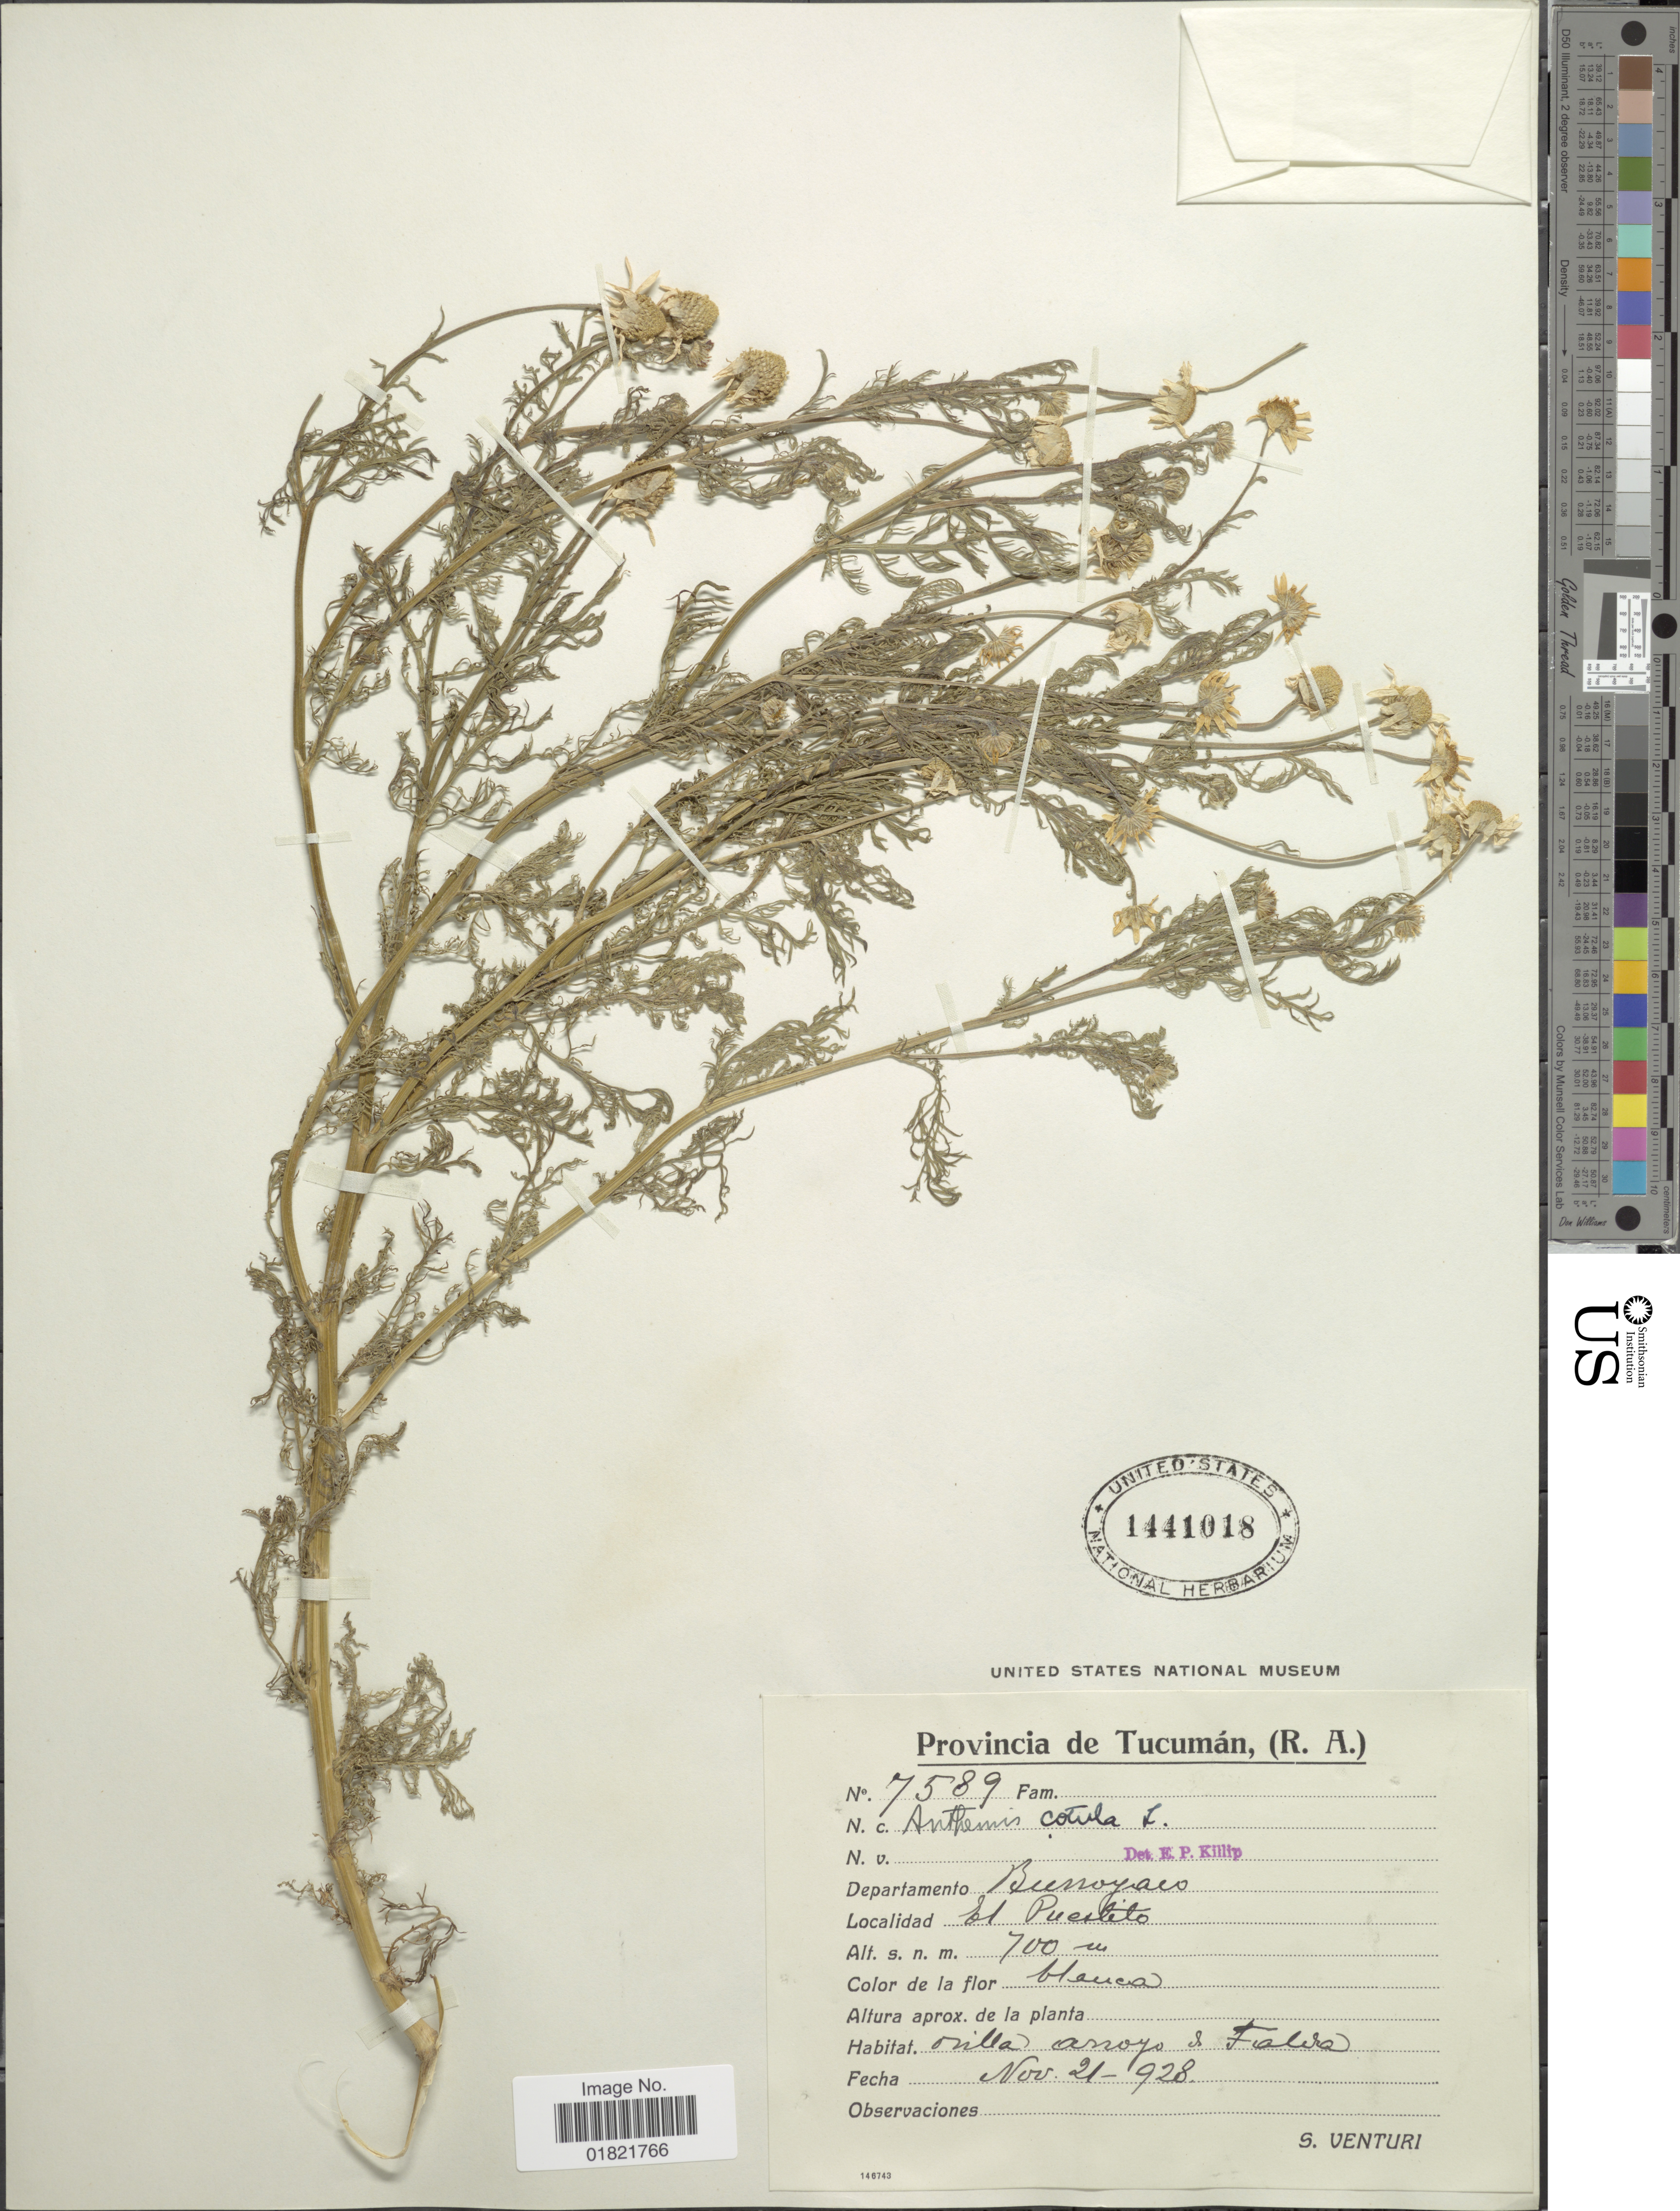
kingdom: Plantae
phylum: Tracheophyta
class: Magnoliopsida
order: Asterales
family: Asteraceae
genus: Anthemis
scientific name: Anthemis cotula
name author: L.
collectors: S. Venturi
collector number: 7589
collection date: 1928-11-21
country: Argentina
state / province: Tucuman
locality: Departamento Burroyaco, St. Puestito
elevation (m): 700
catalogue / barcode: US 1441018